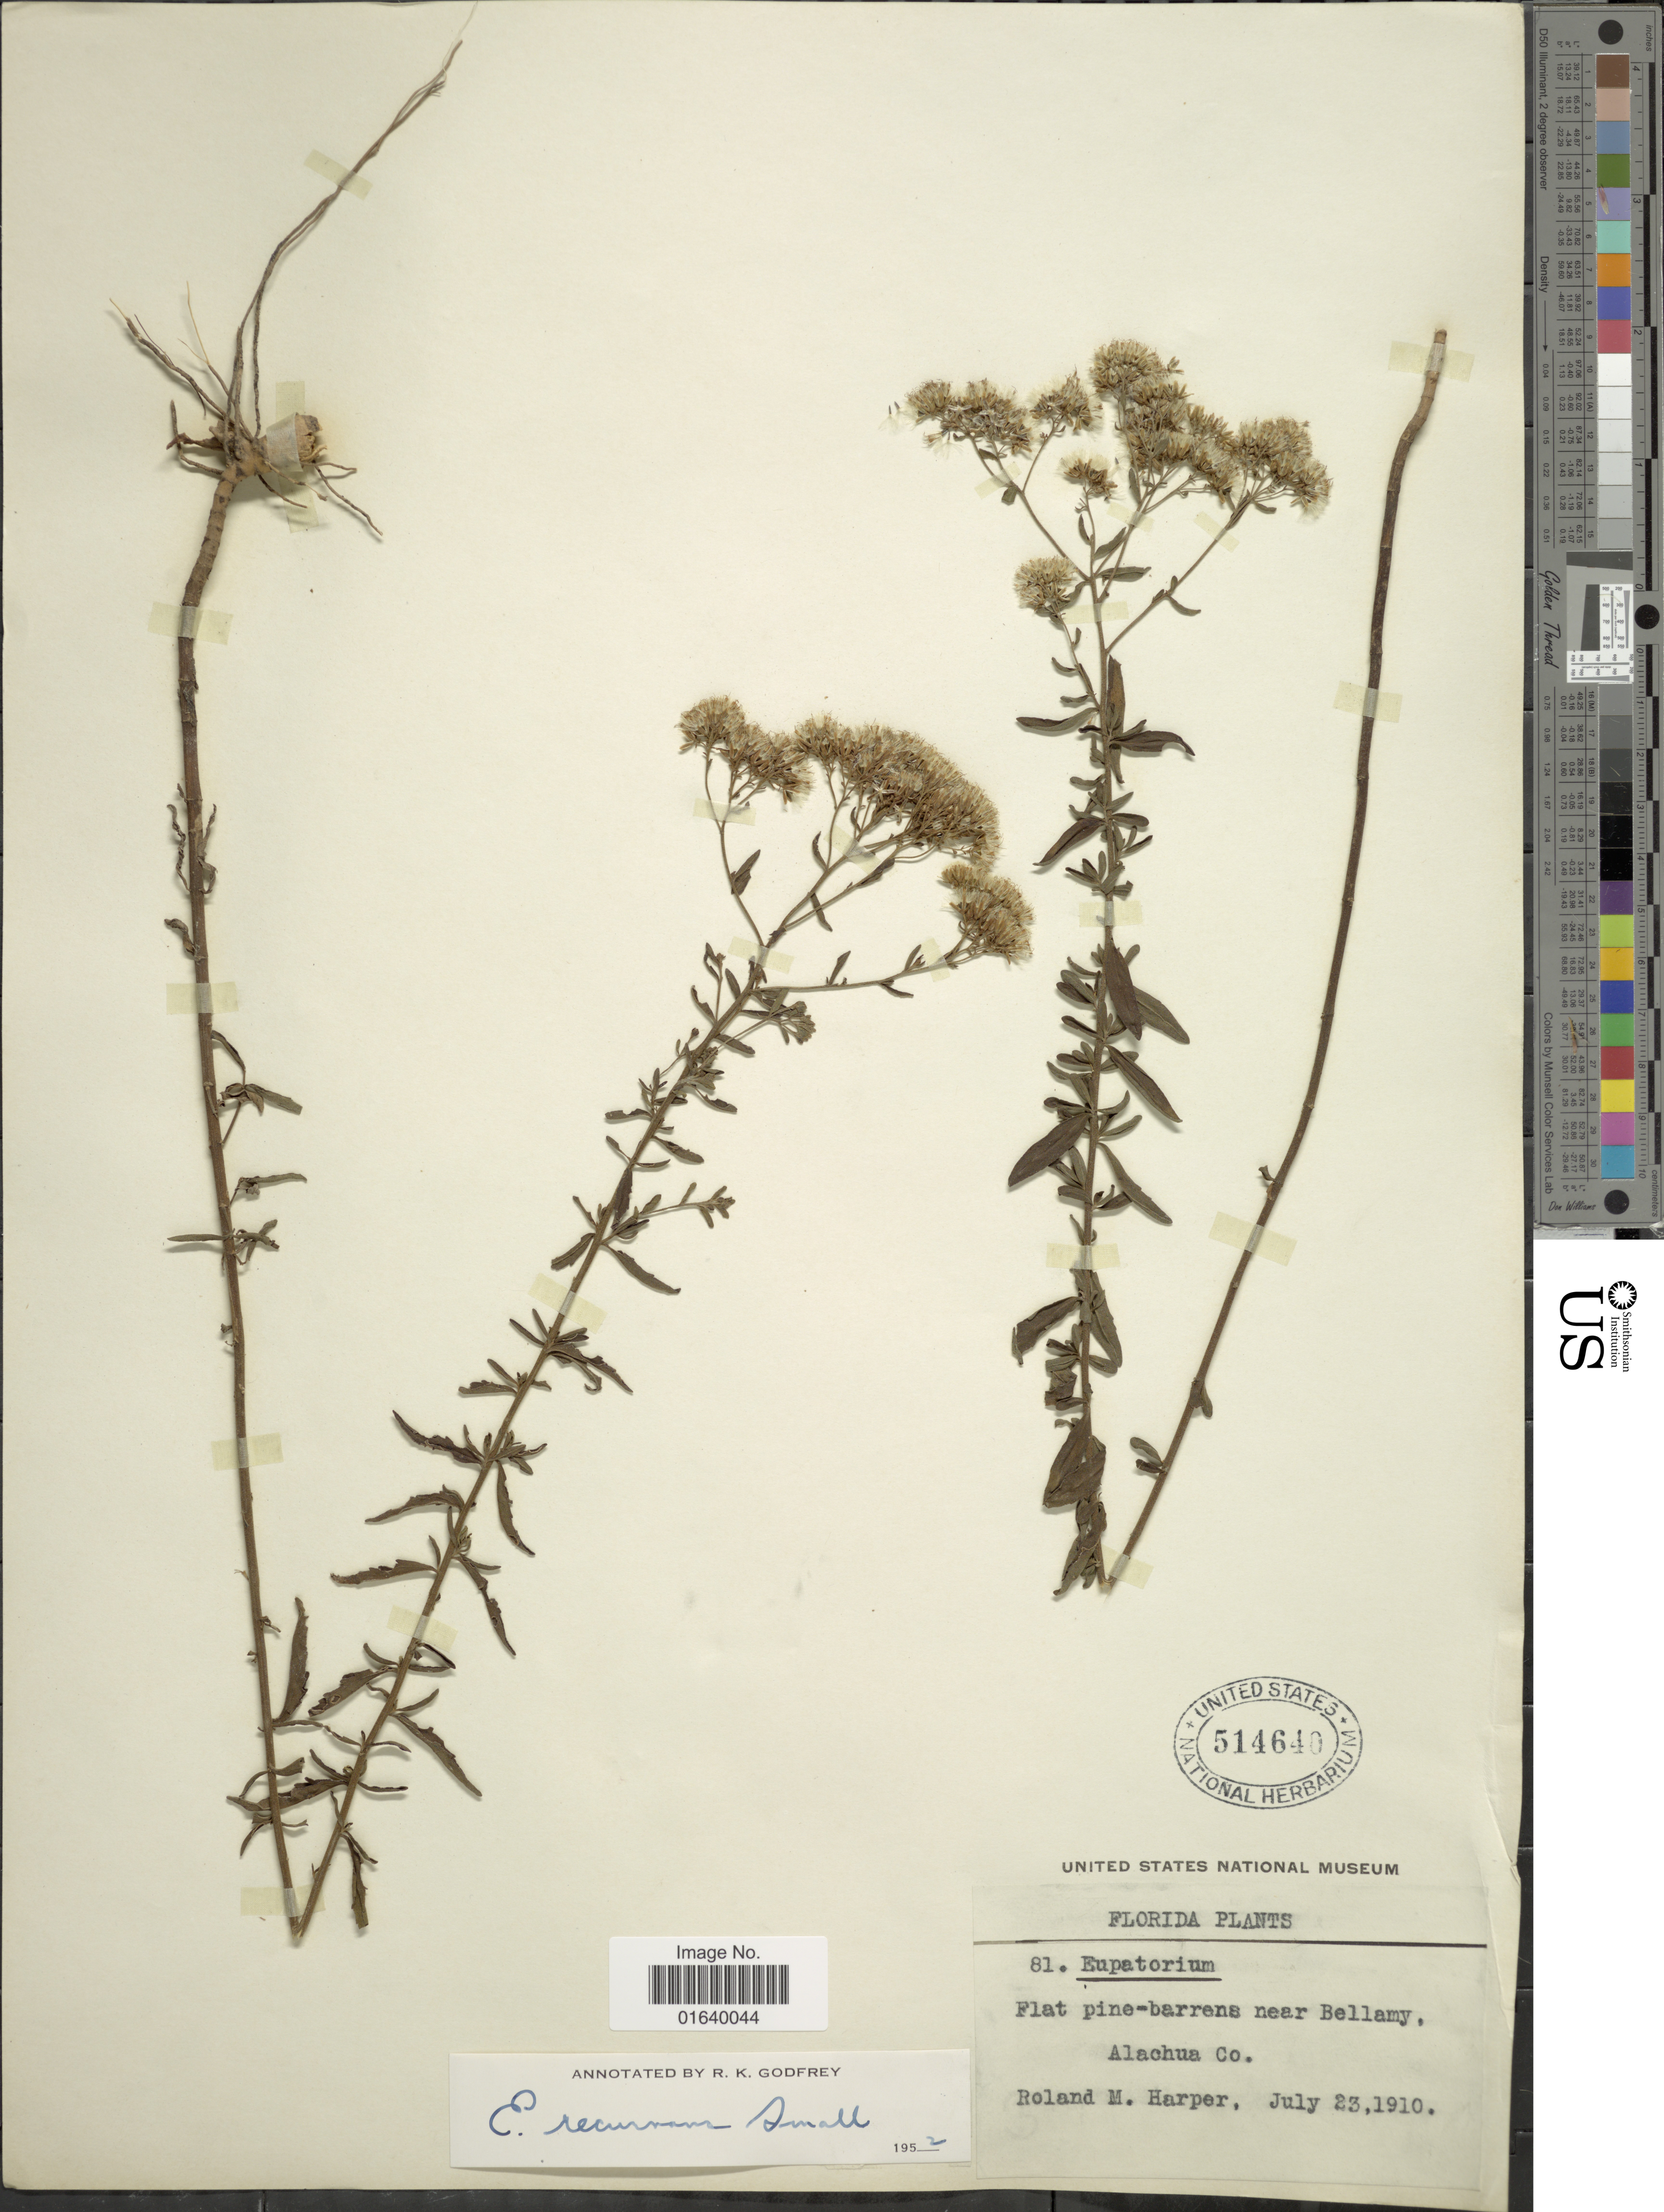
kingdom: Plantae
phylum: Tracheophyta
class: Magnoliopsida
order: Asterales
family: Asteraceae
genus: Eupatorium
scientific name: Eupatorium recurvans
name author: Small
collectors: R. M. Harper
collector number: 81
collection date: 1910-07-23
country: United States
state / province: Florida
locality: Flat pine-barrens near Bellamy, Alachua Co.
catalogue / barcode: US 514640